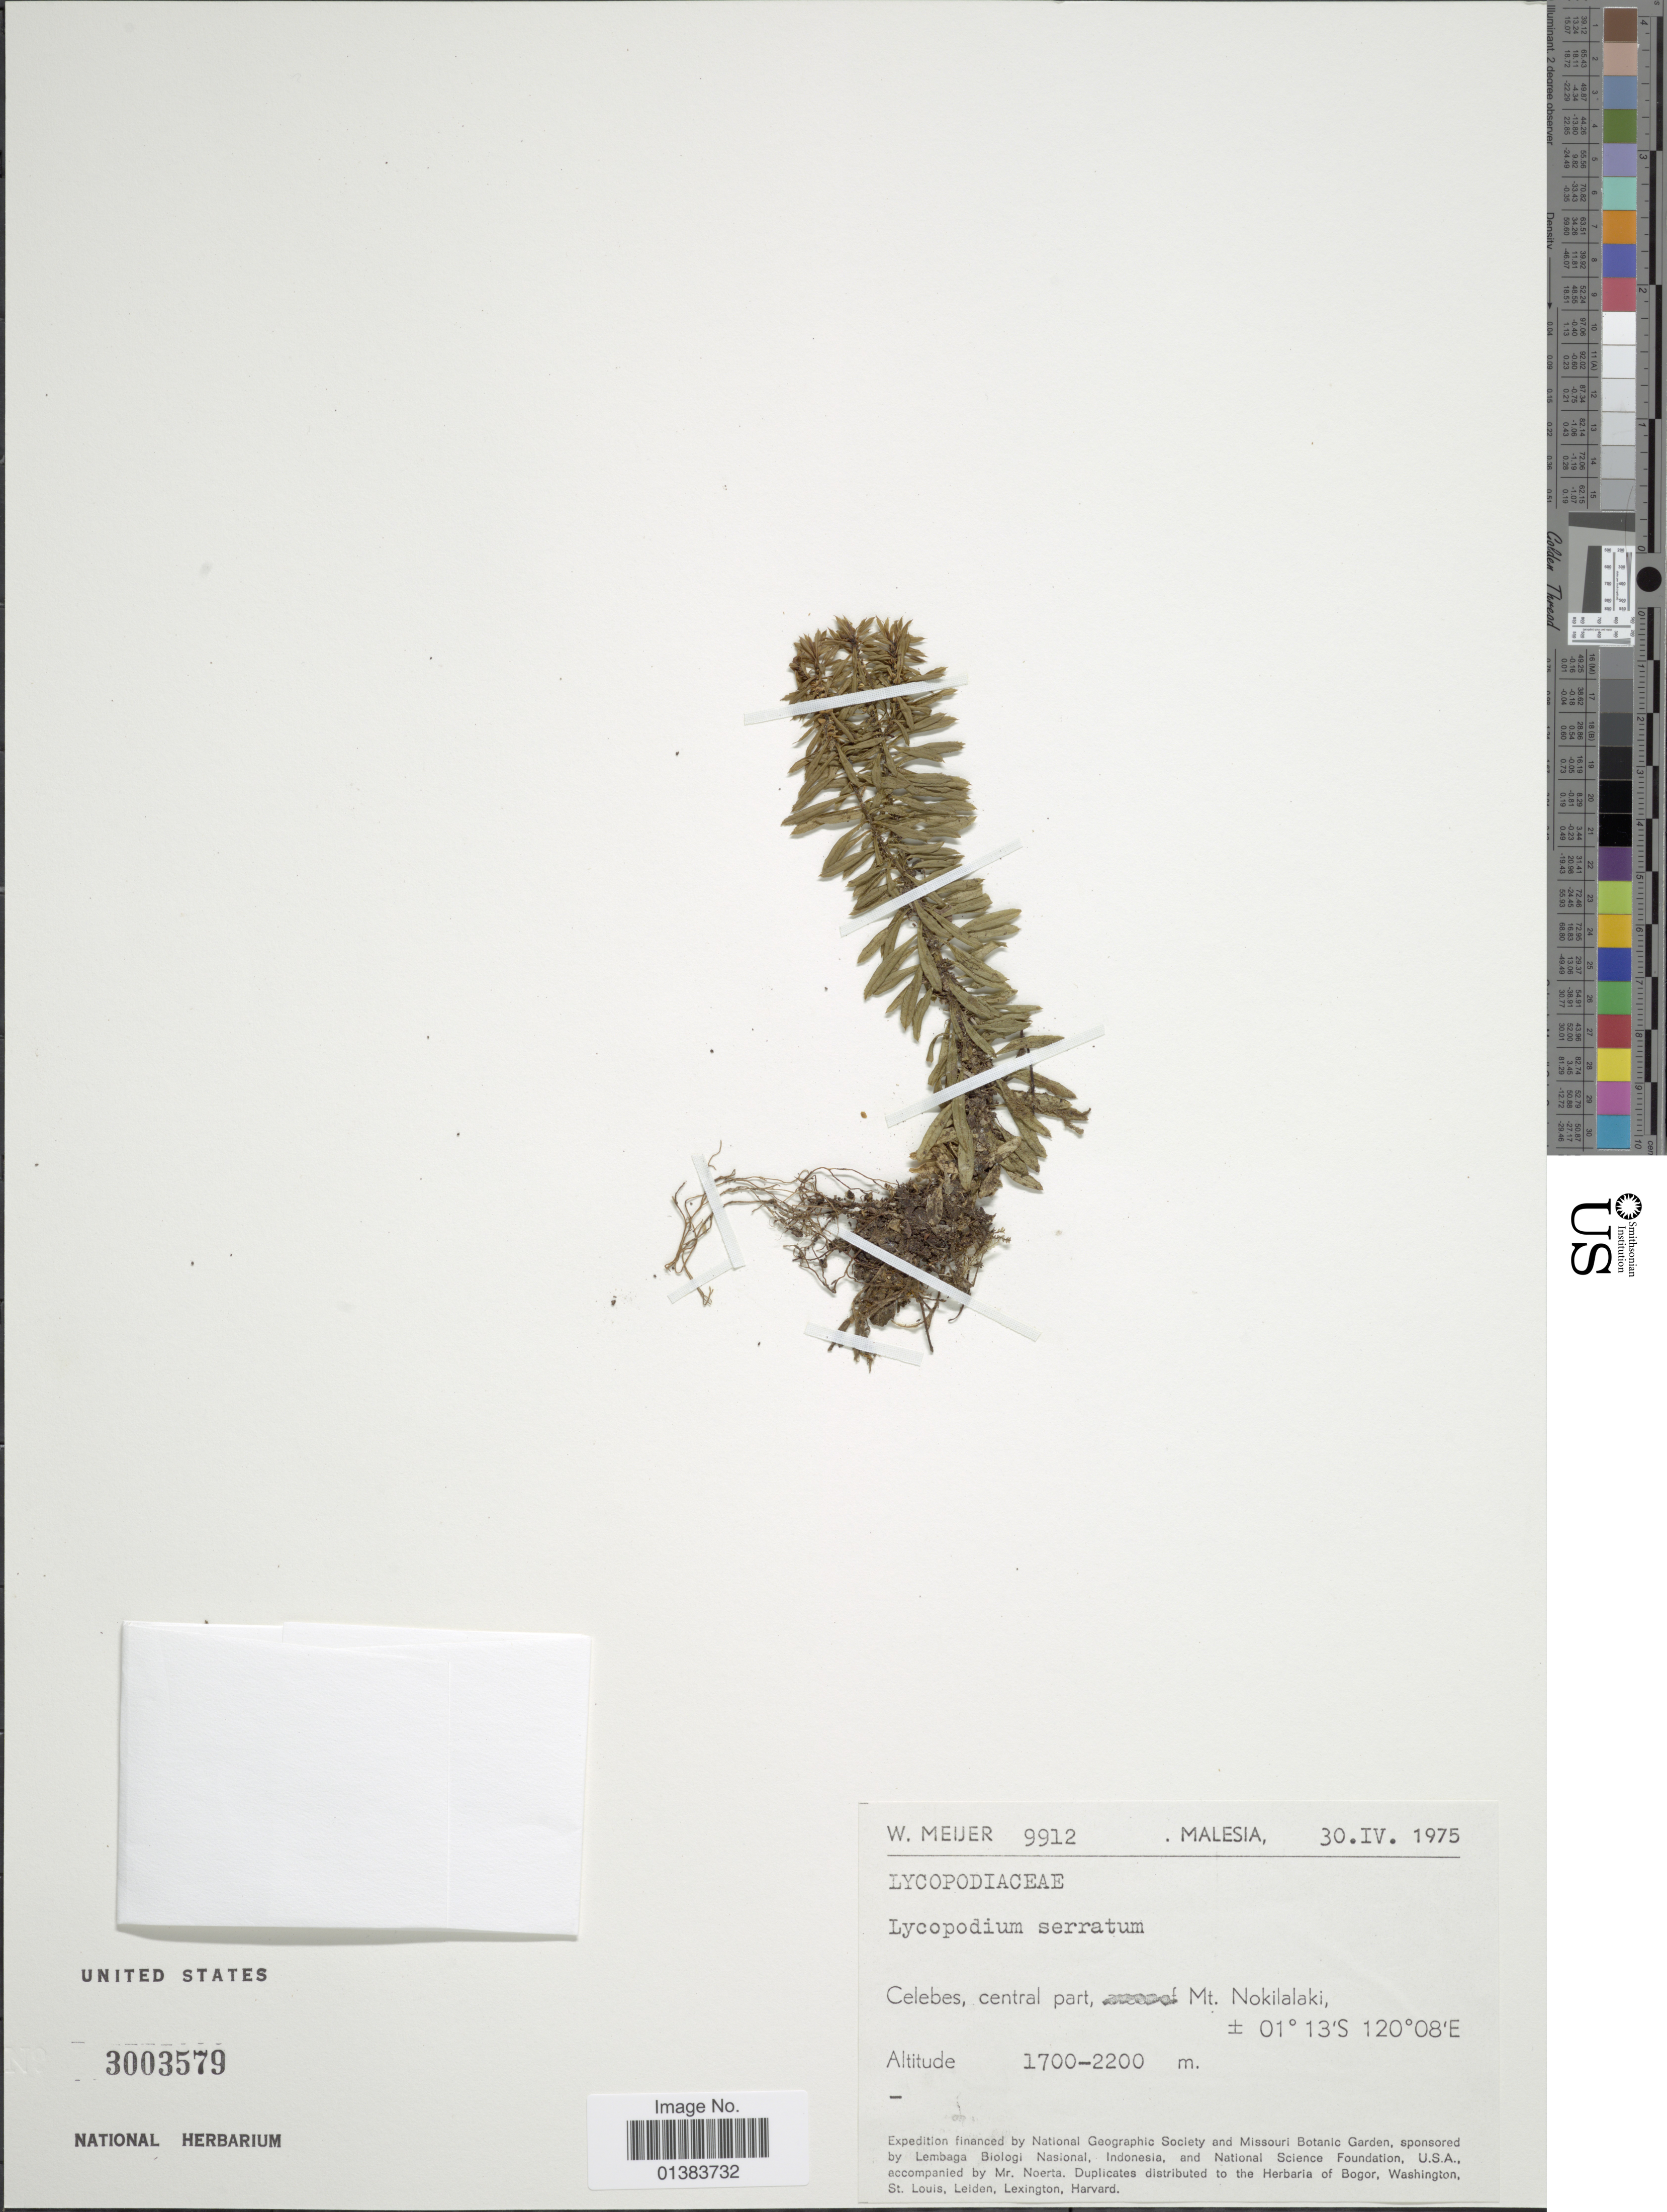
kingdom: Plantae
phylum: Tracheophyta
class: Lycopodiopsida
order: Lycopodiales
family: Lycopodiaceae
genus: Huperzia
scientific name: Huperzia serrata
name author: (Thunb.) Trevis.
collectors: W. Meijer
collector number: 9912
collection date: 1975-04-30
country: Indonesia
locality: Malesia, Celebes, central part, Mt. Nokilalaki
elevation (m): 1700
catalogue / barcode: US 3003579